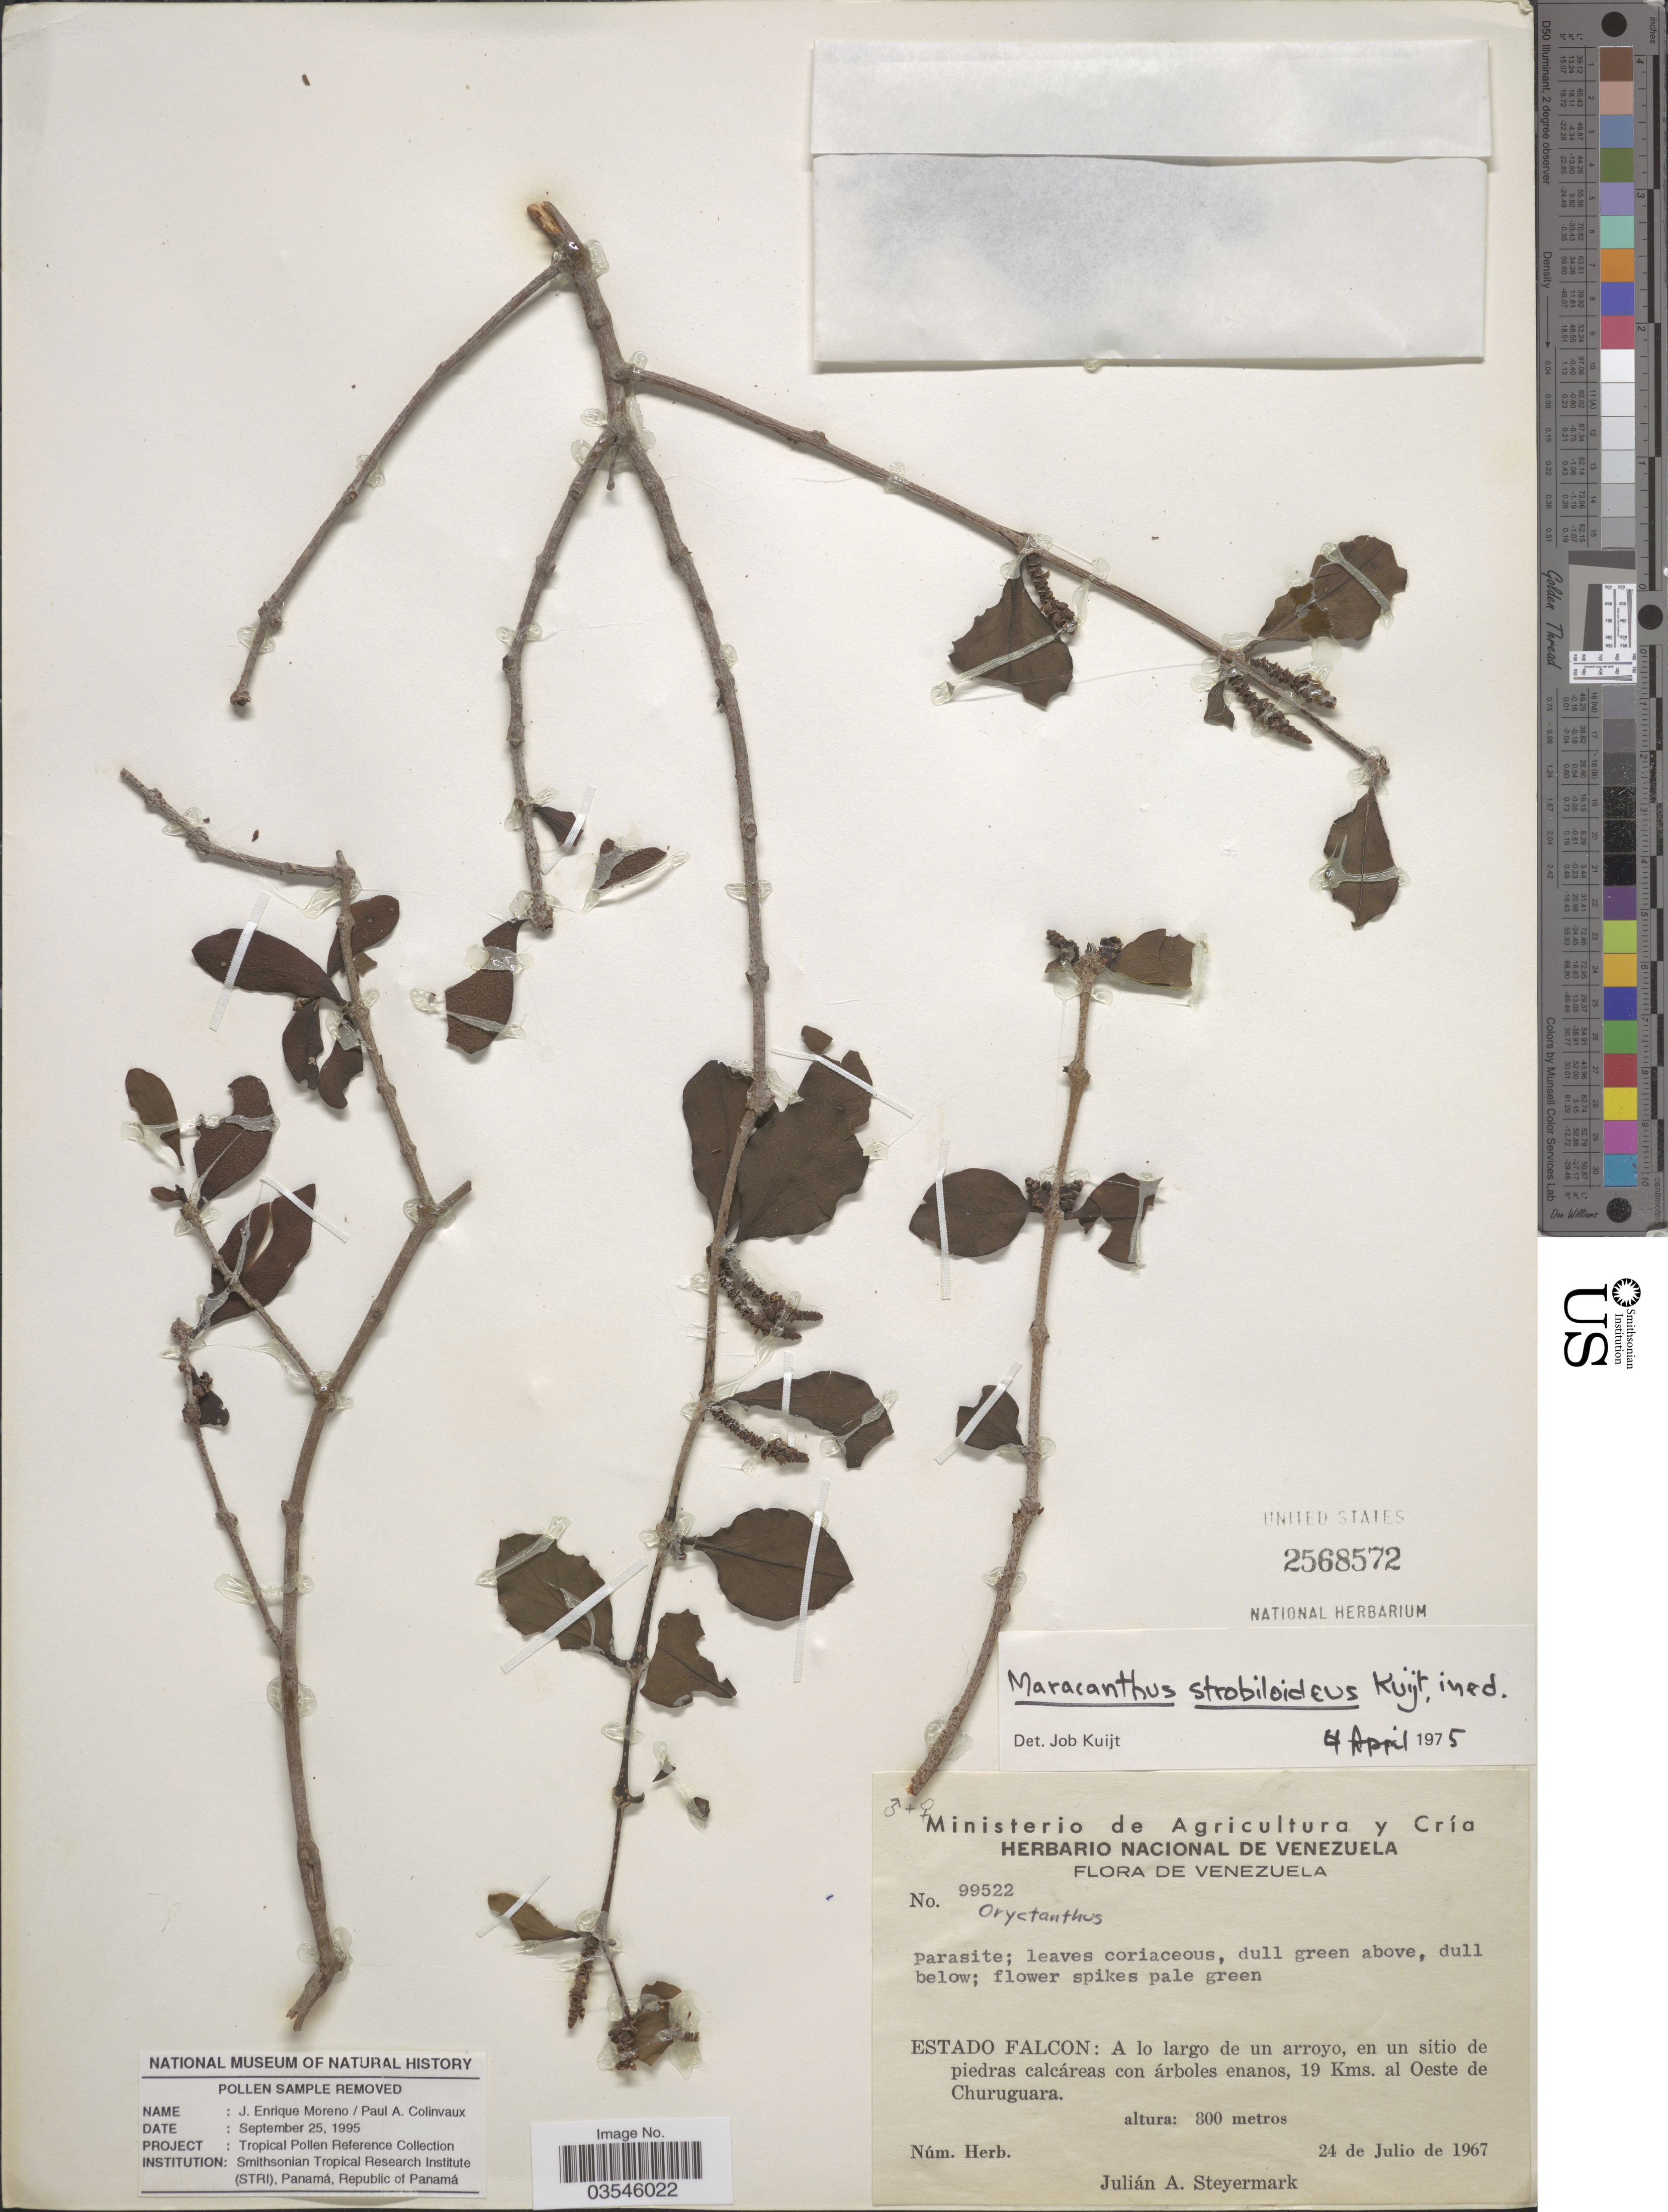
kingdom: Plantae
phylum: Tracheophyta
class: Magnoliopsida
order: Santalales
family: Loranthaceae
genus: Oryctina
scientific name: Oryctina chlamydata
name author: (Rizzini) Kuijt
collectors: J. Steyermark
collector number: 99522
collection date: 1967-07-24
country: Venezuela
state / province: Falcón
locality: Arroyo19 Kms. al Oeste de Churuguara.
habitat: A lo largo de un arroyo, en un sitio de piedras calcáreas con árboles enanos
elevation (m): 800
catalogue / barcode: US 2568572